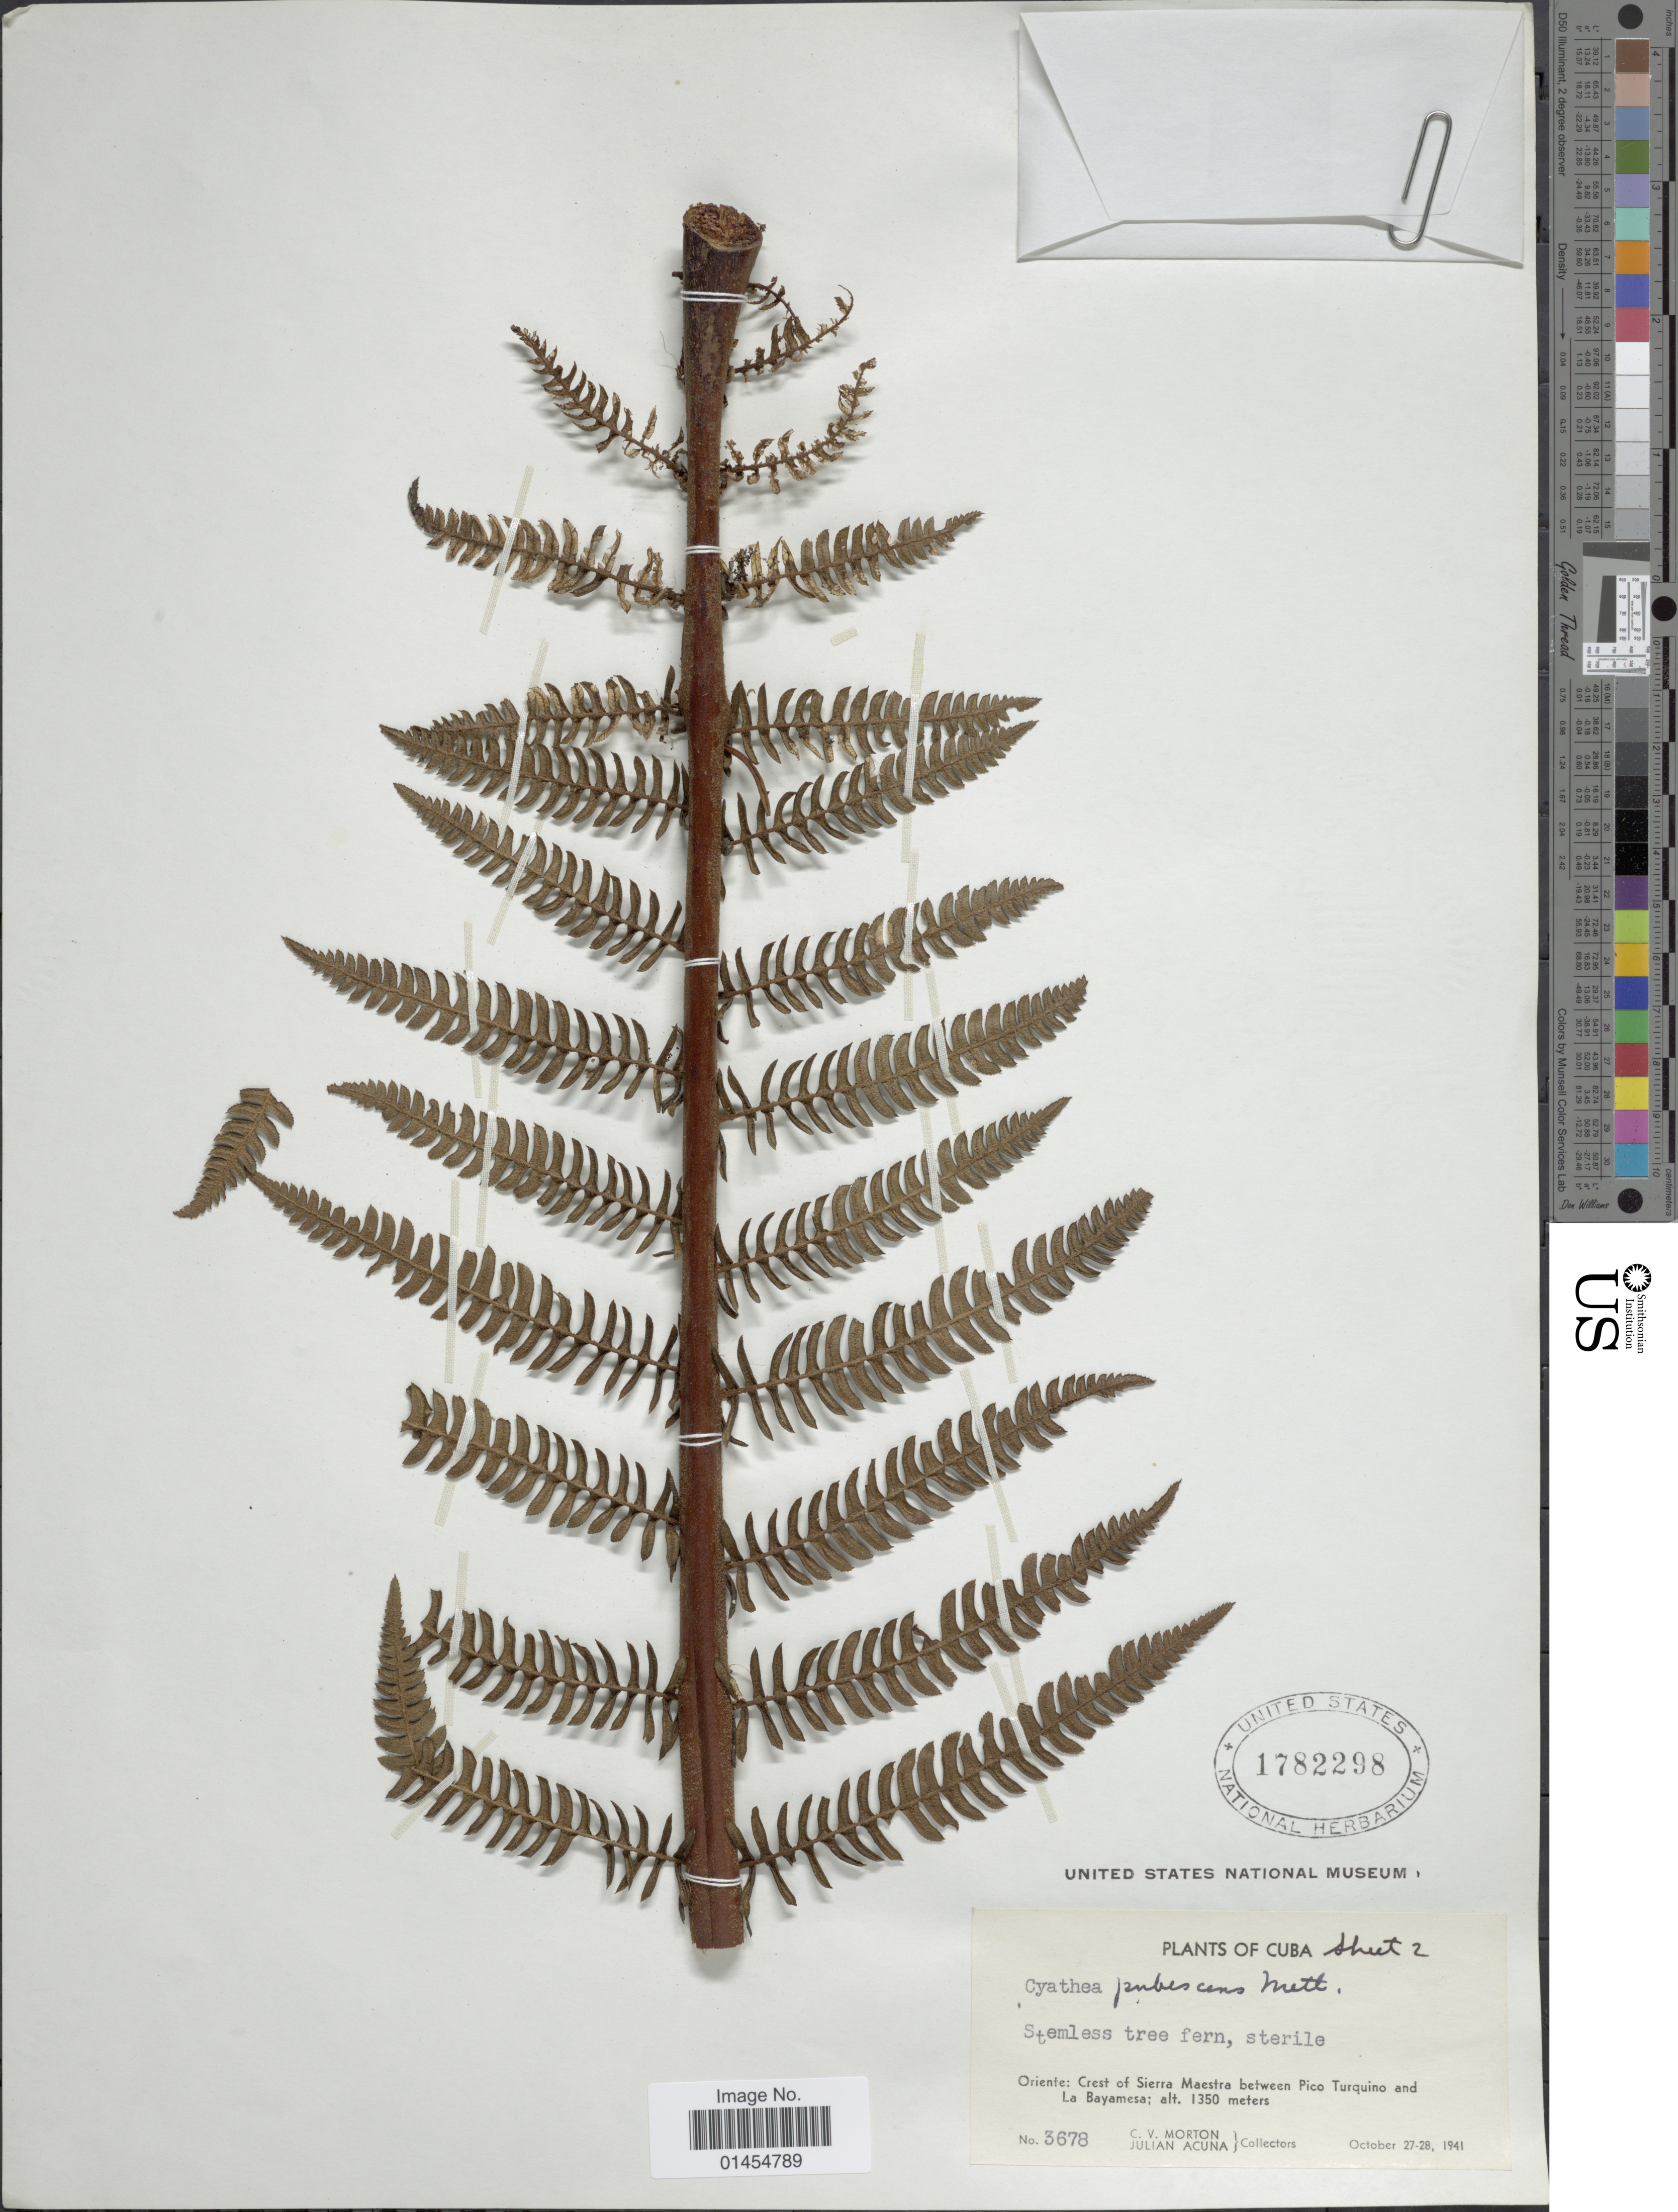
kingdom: Plantae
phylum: Tracheophyta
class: Polypodiopsida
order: Cyatheales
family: Cyatheaceae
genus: Alsophila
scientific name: Alsophila minor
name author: (D.C. Eaton) R.M. Tryon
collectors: C. V. Morton & J. B. Acuña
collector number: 3678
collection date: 1941-10-27/1941-10-28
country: Cuba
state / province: Oriente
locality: Crest of Sierra Maestra between Pico Turquino and La Bayamesa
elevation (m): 1350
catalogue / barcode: US 1782298